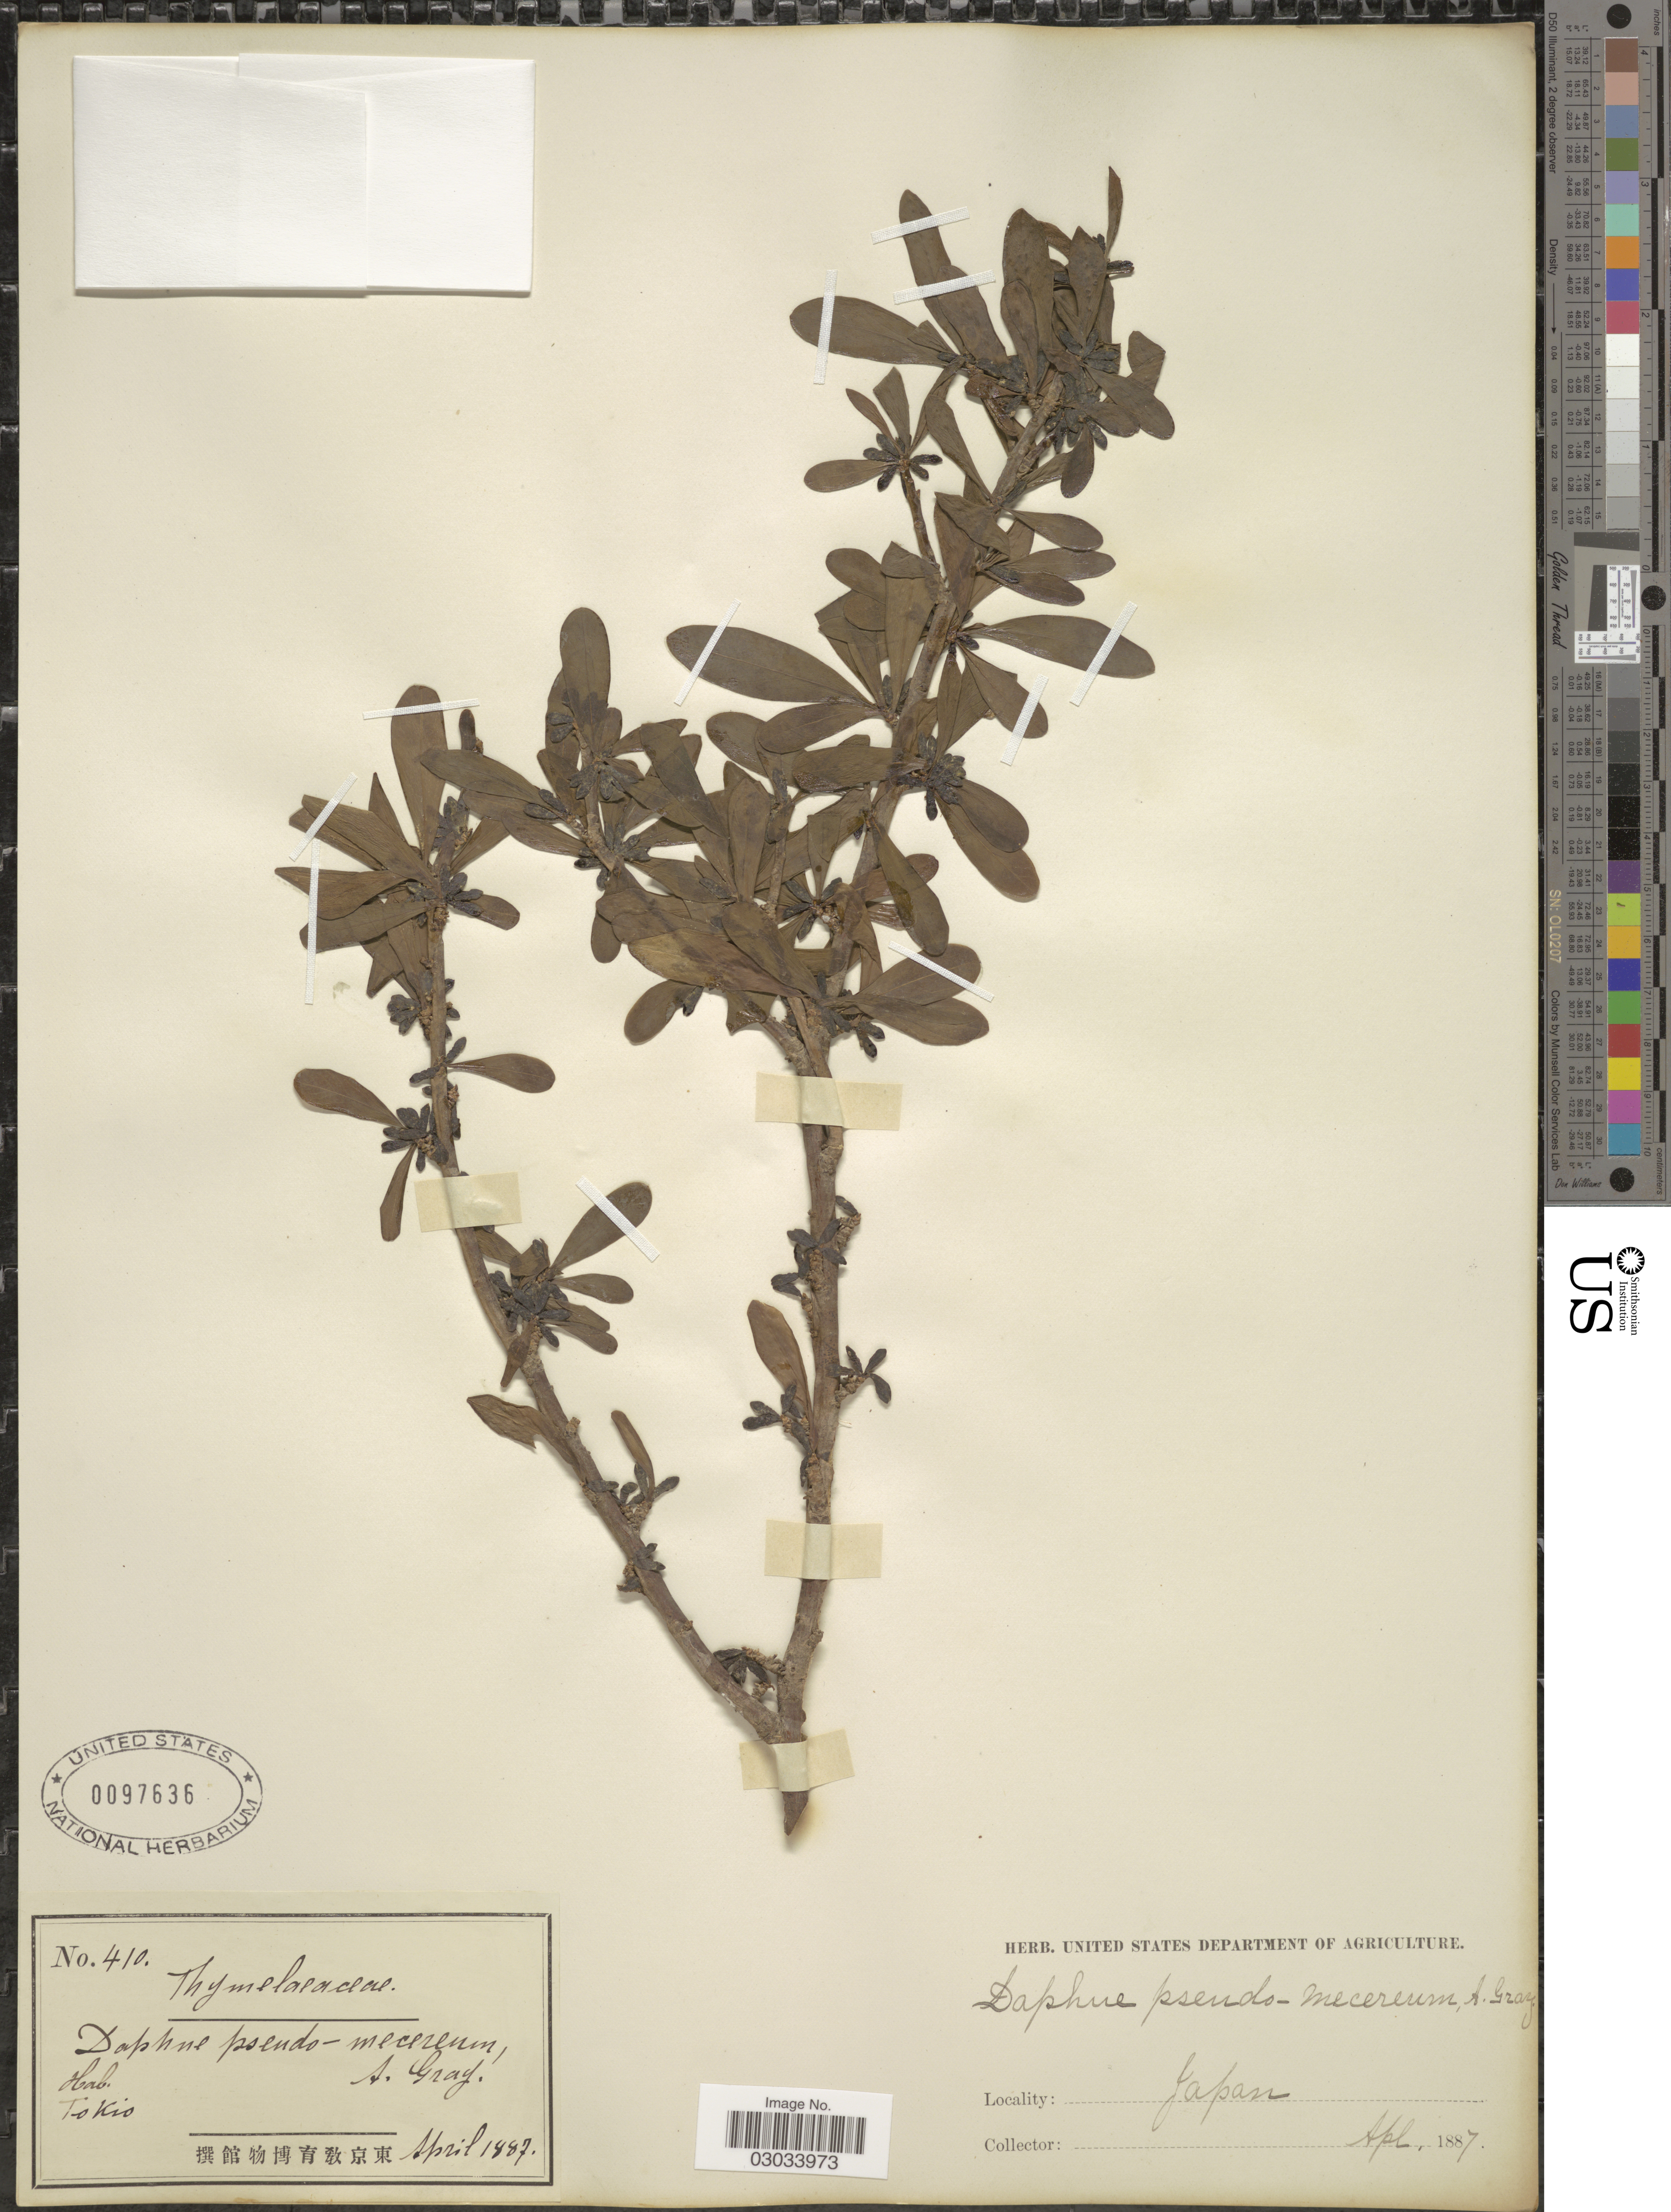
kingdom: Plantae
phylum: Tracheophyta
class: Magnoliopsida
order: Malvales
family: Thymelaeaceae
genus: Daphne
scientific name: Daphne pseudomezereum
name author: A. Gray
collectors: ex herb. U. S. Department of Agriculture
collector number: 410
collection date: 1887-04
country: Japan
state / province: Tokyo, Federal City of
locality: Tokio.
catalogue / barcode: US 97636